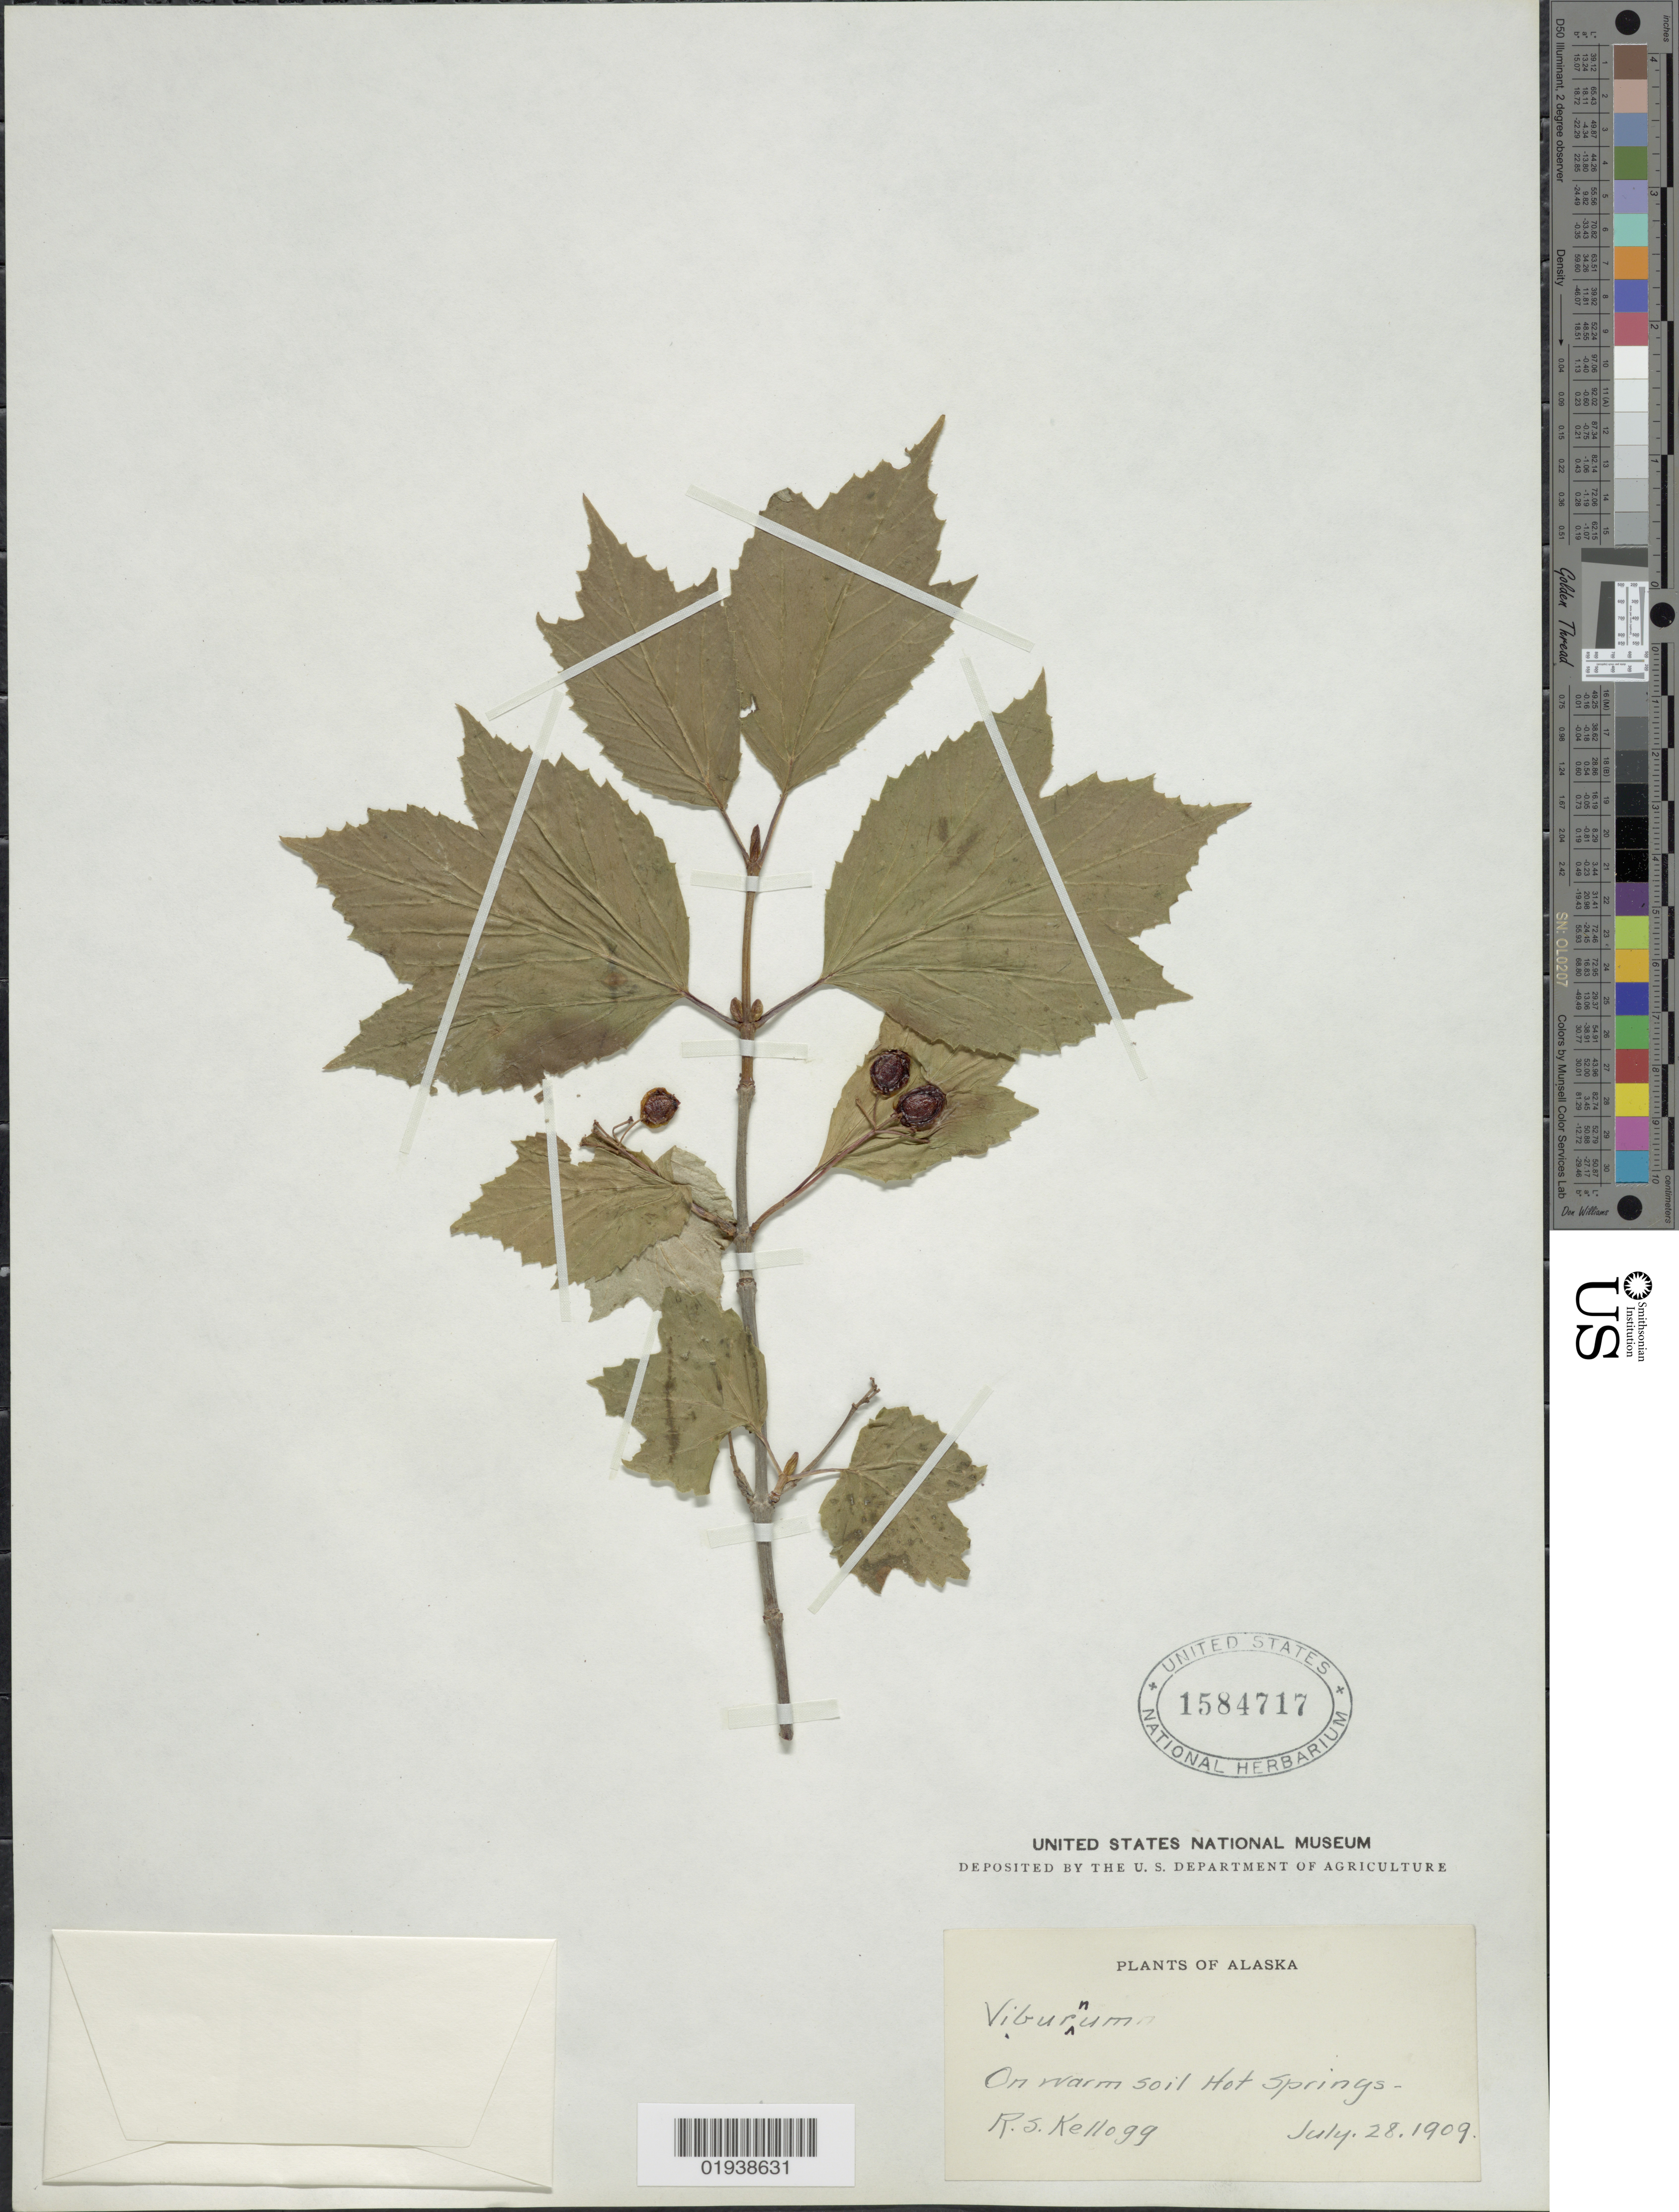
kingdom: Plantae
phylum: Tracheophyta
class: Magnoliopsida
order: Dipsacales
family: Viburnaceae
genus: Viburnum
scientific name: Viburnum edule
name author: (Michx.) Raf.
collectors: R. Kellogg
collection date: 1909-07-28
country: United States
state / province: Alaska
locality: On warm soil Hot Springs.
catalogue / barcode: US 1584717